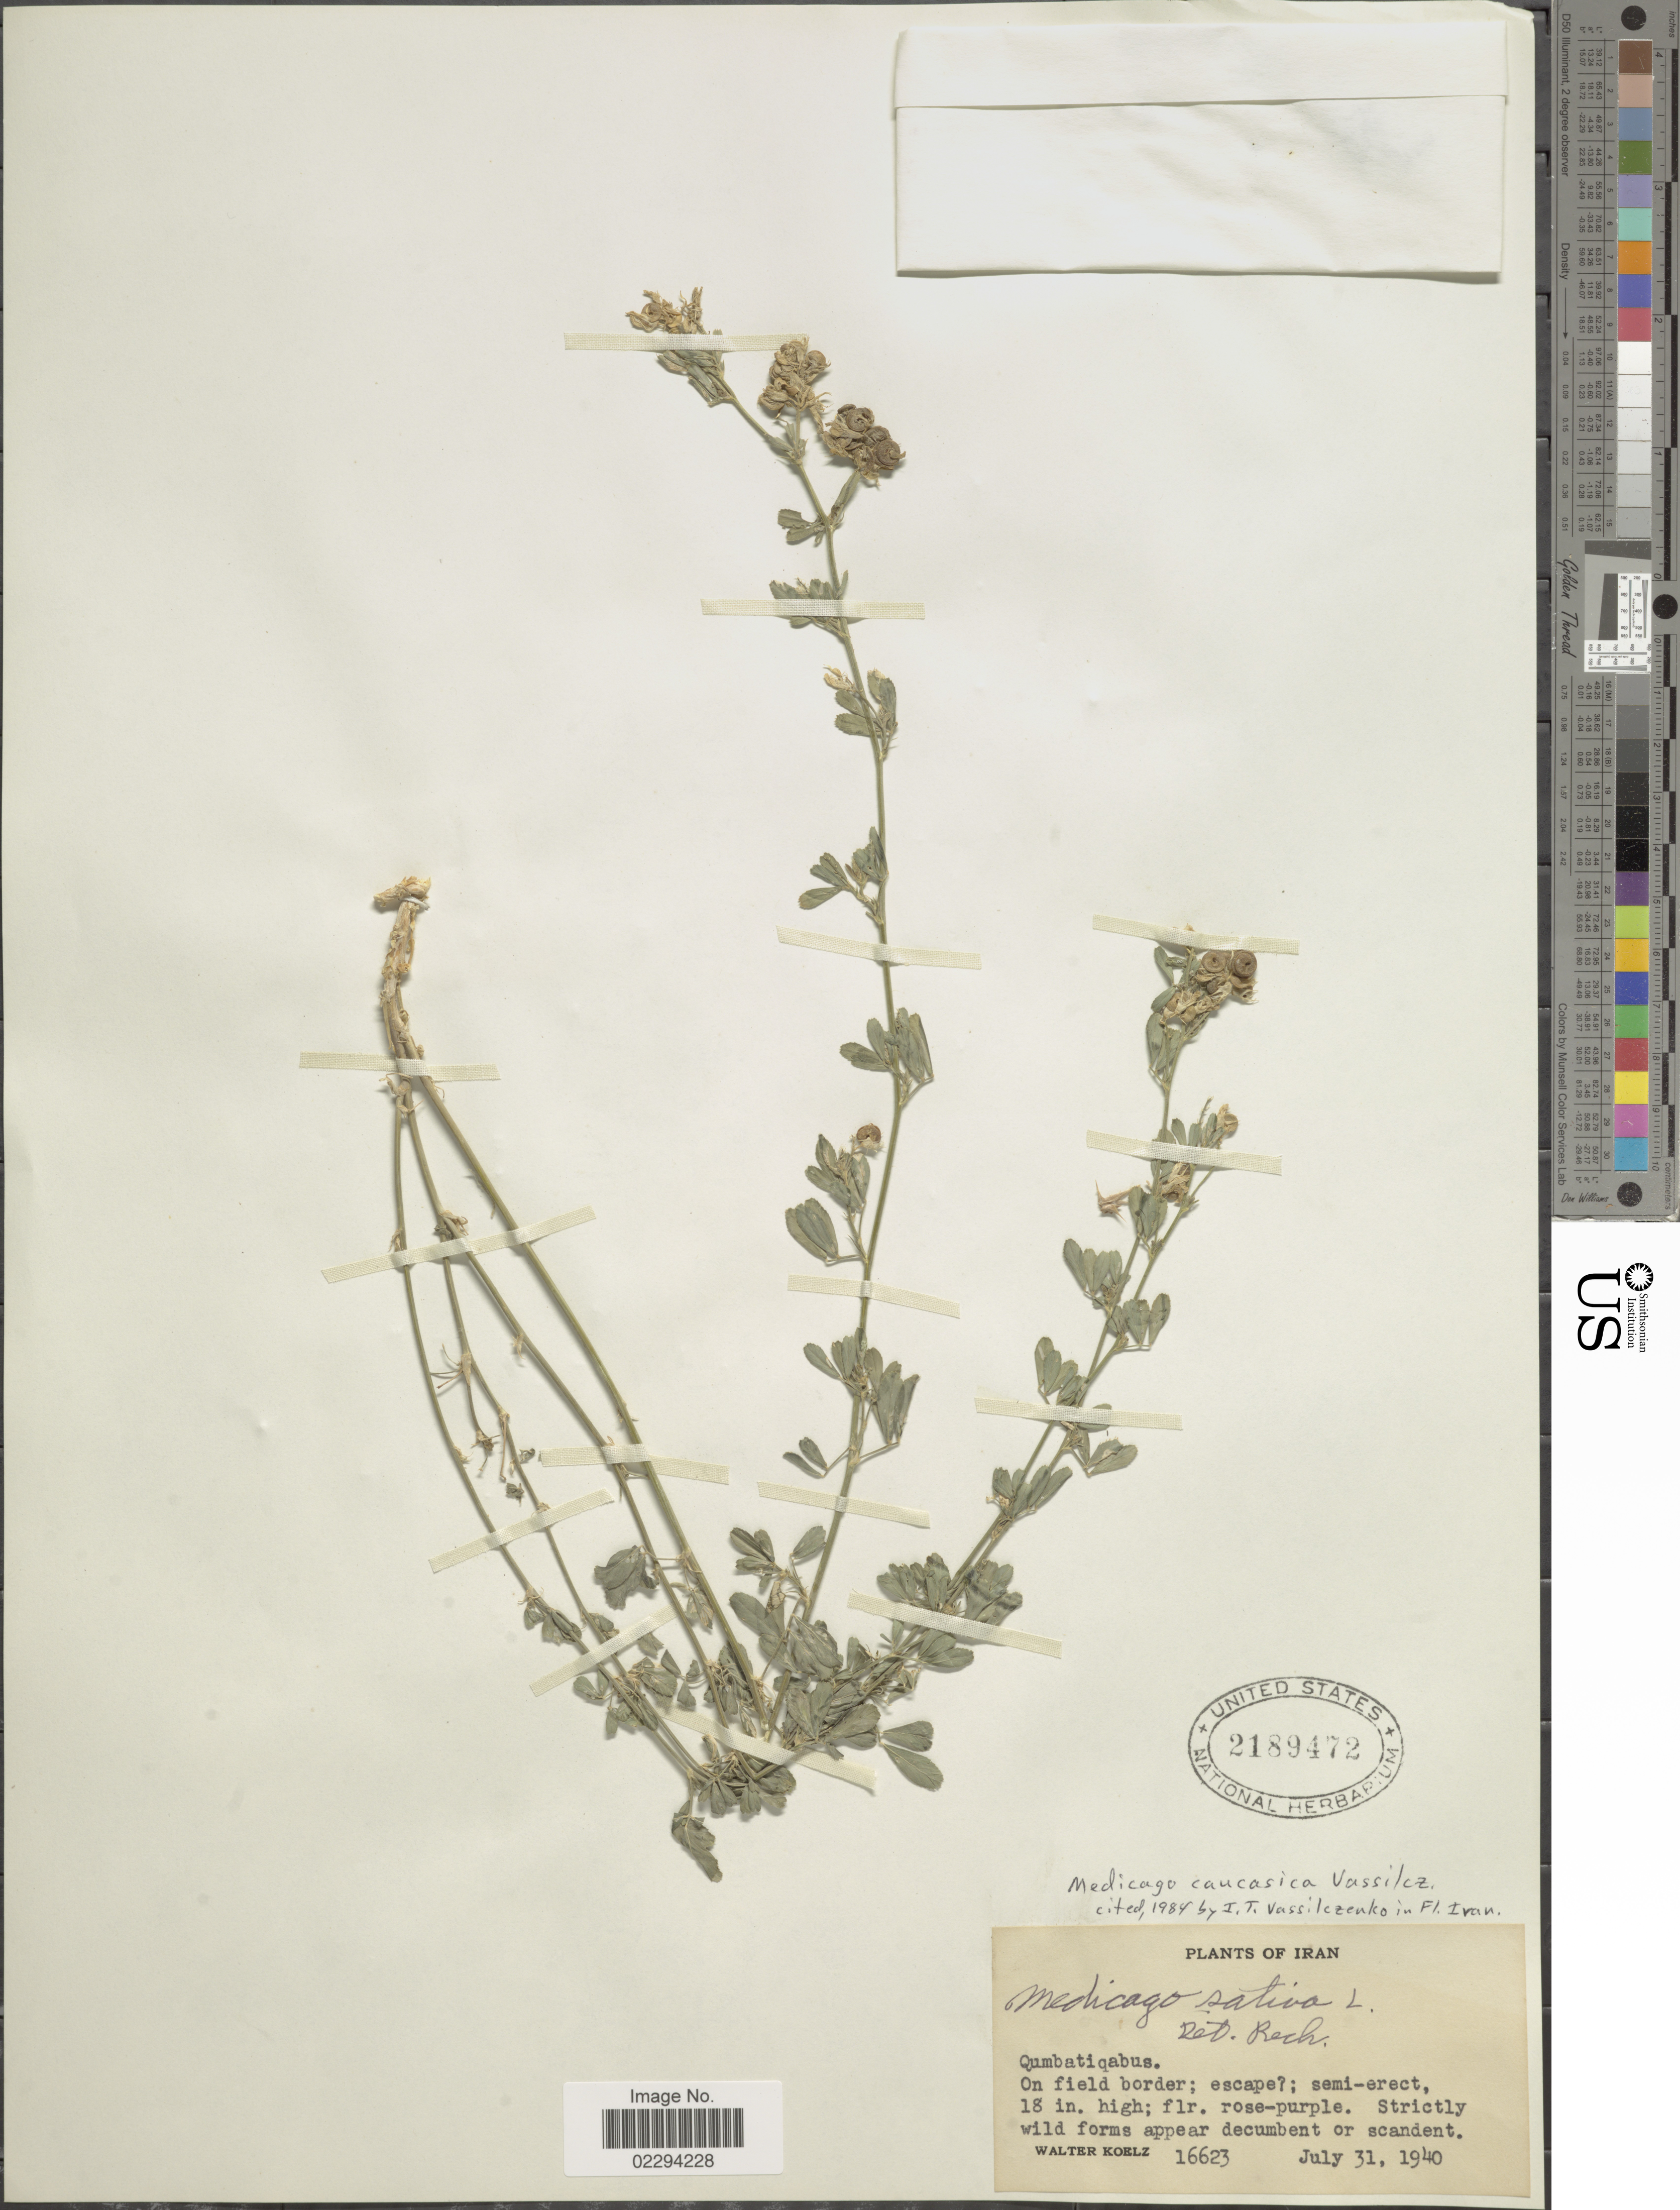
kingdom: Plantae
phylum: Tracheophyta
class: Magnoliopsida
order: Fabales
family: Fabaceae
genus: Medicago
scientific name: Medicago sativa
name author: L.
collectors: W. N. Koelz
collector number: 16623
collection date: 1940-07-31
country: Iran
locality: Qumbatiqabus, on field border; escape 7.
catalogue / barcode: US 2189472